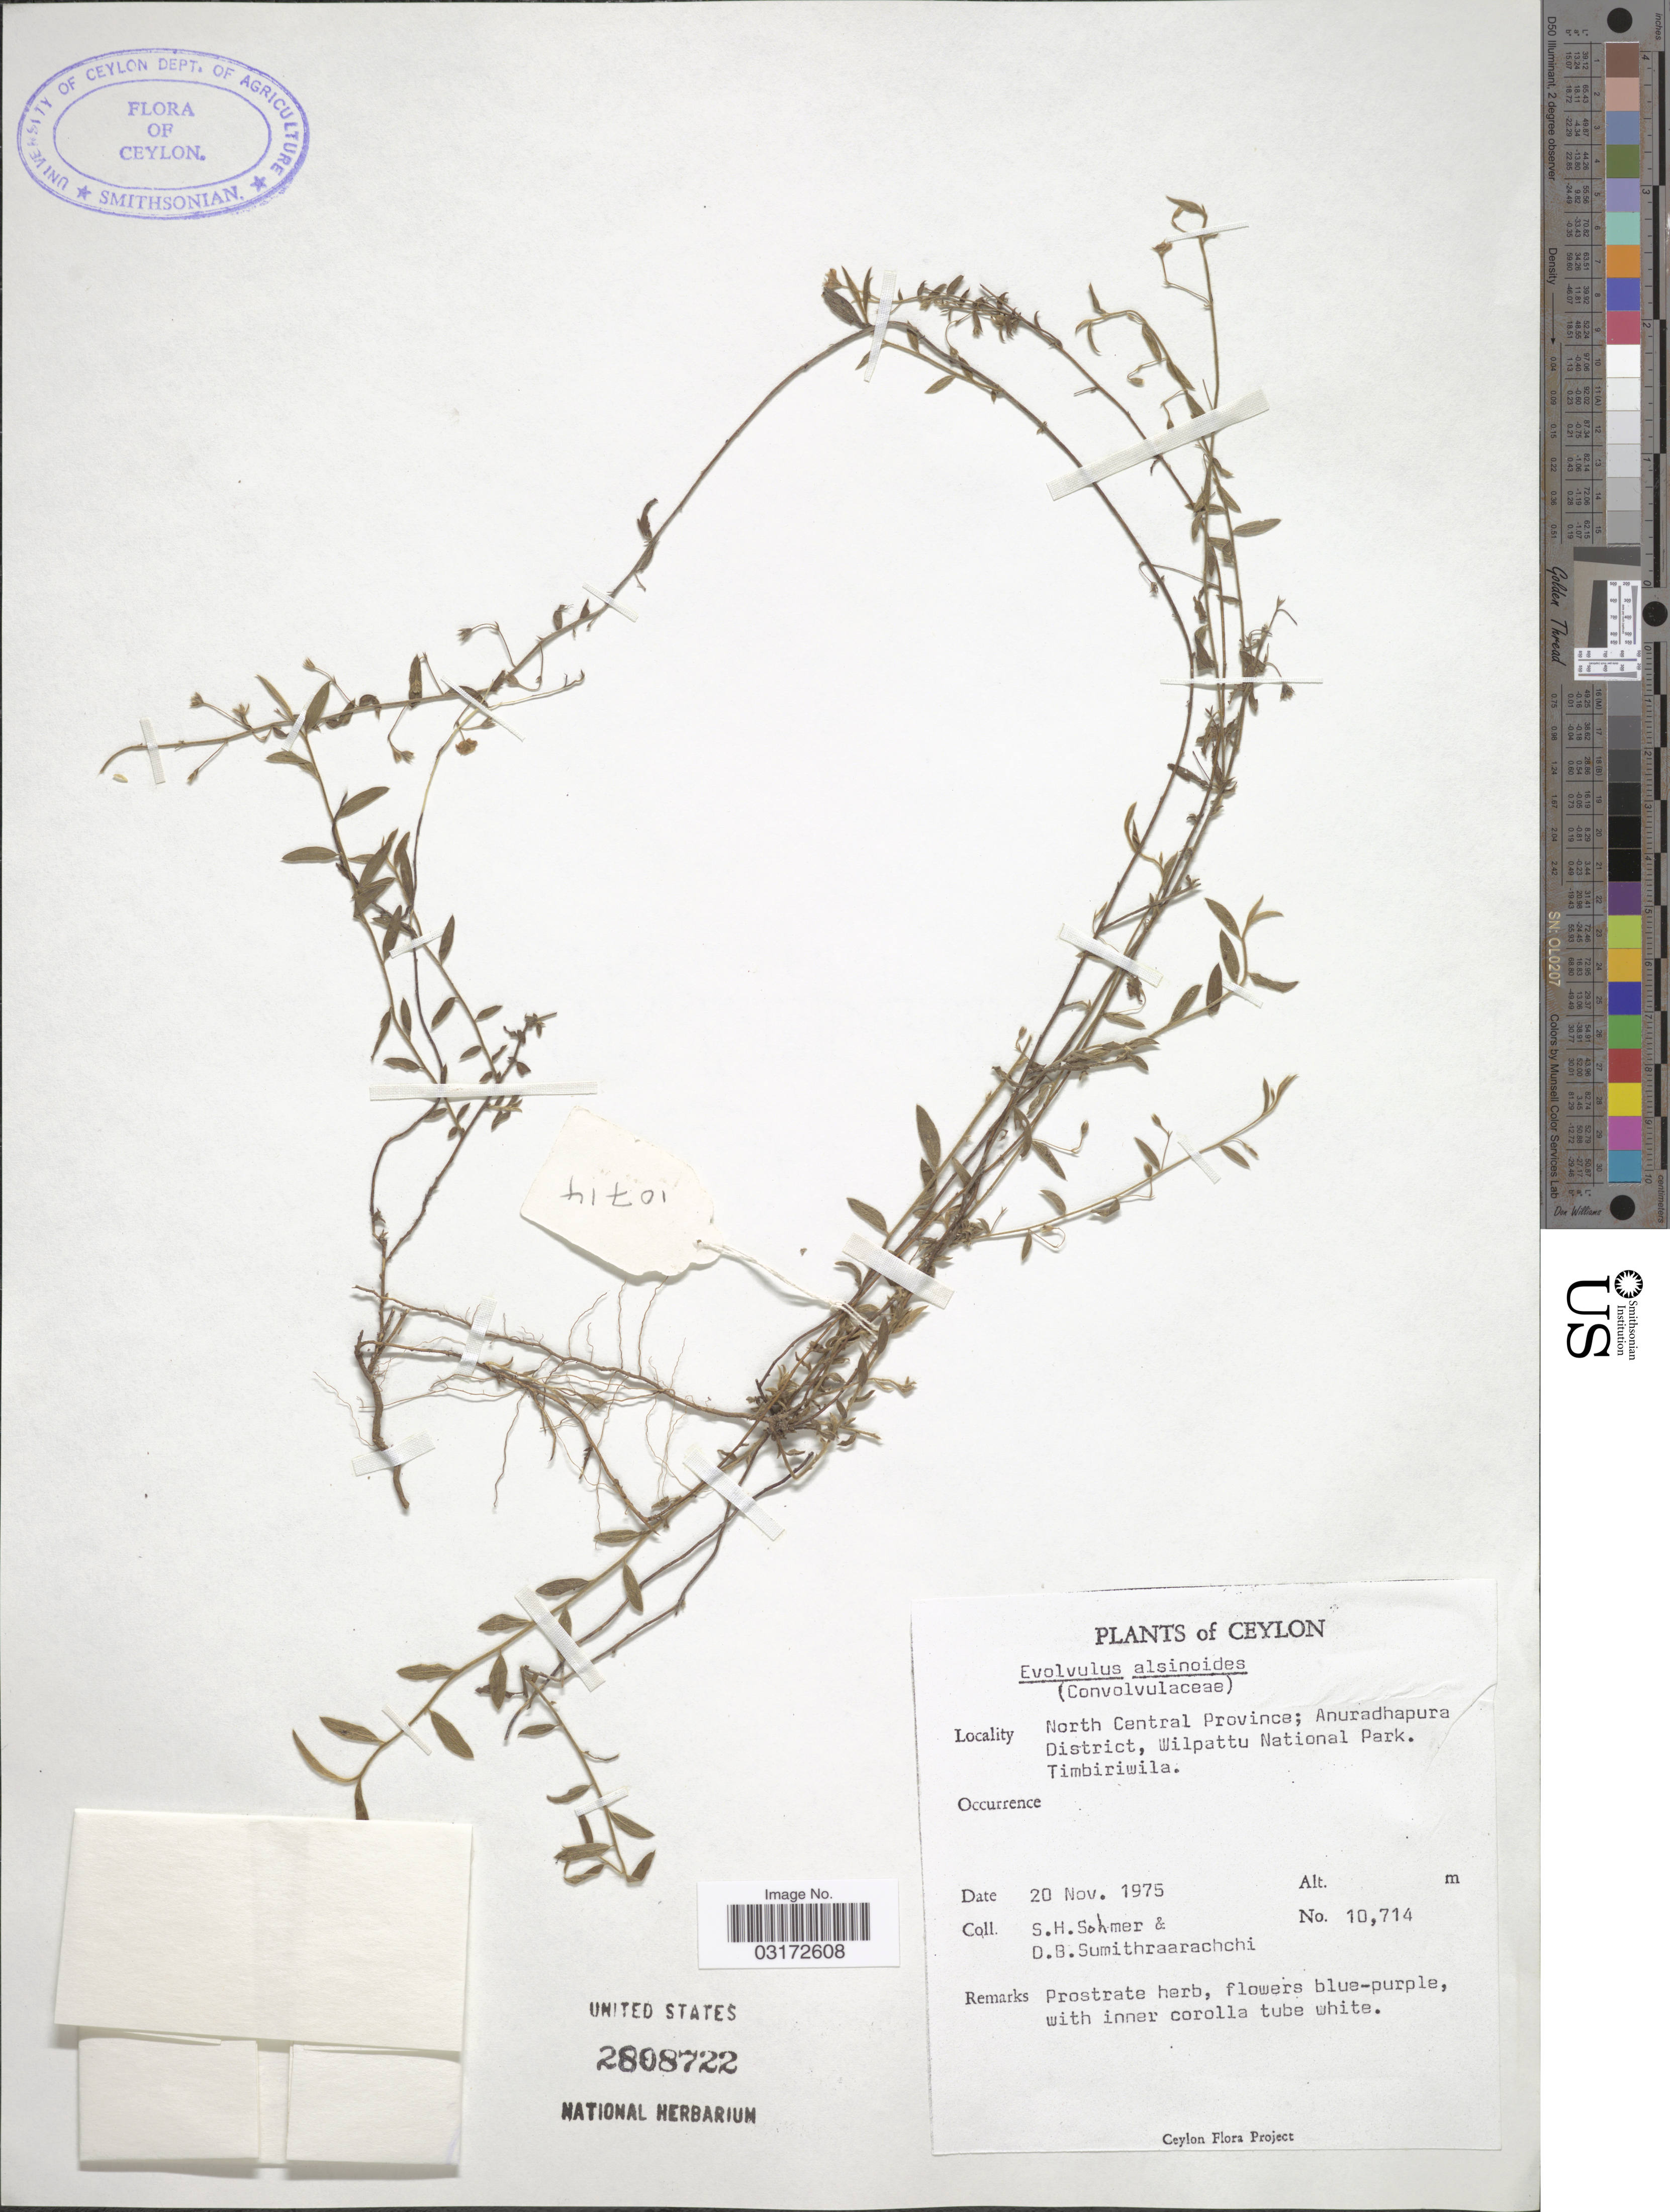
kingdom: Plantae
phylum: Tracheophyta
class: Magnoliopsida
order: Solanales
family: Convolvulaceae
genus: Evolvulus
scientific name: Evolvulus alsinoides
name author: (L.) L.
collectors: S. H. Sohmer & D. B. Sumithraarachchi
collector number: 10714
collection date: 1975-11-20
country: Sri Lanka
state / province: North Central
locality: Ceylon. North Central Province; Anuradhapura District, Wilpattu National Park. Timbiriwila.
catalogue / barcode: US 2808722